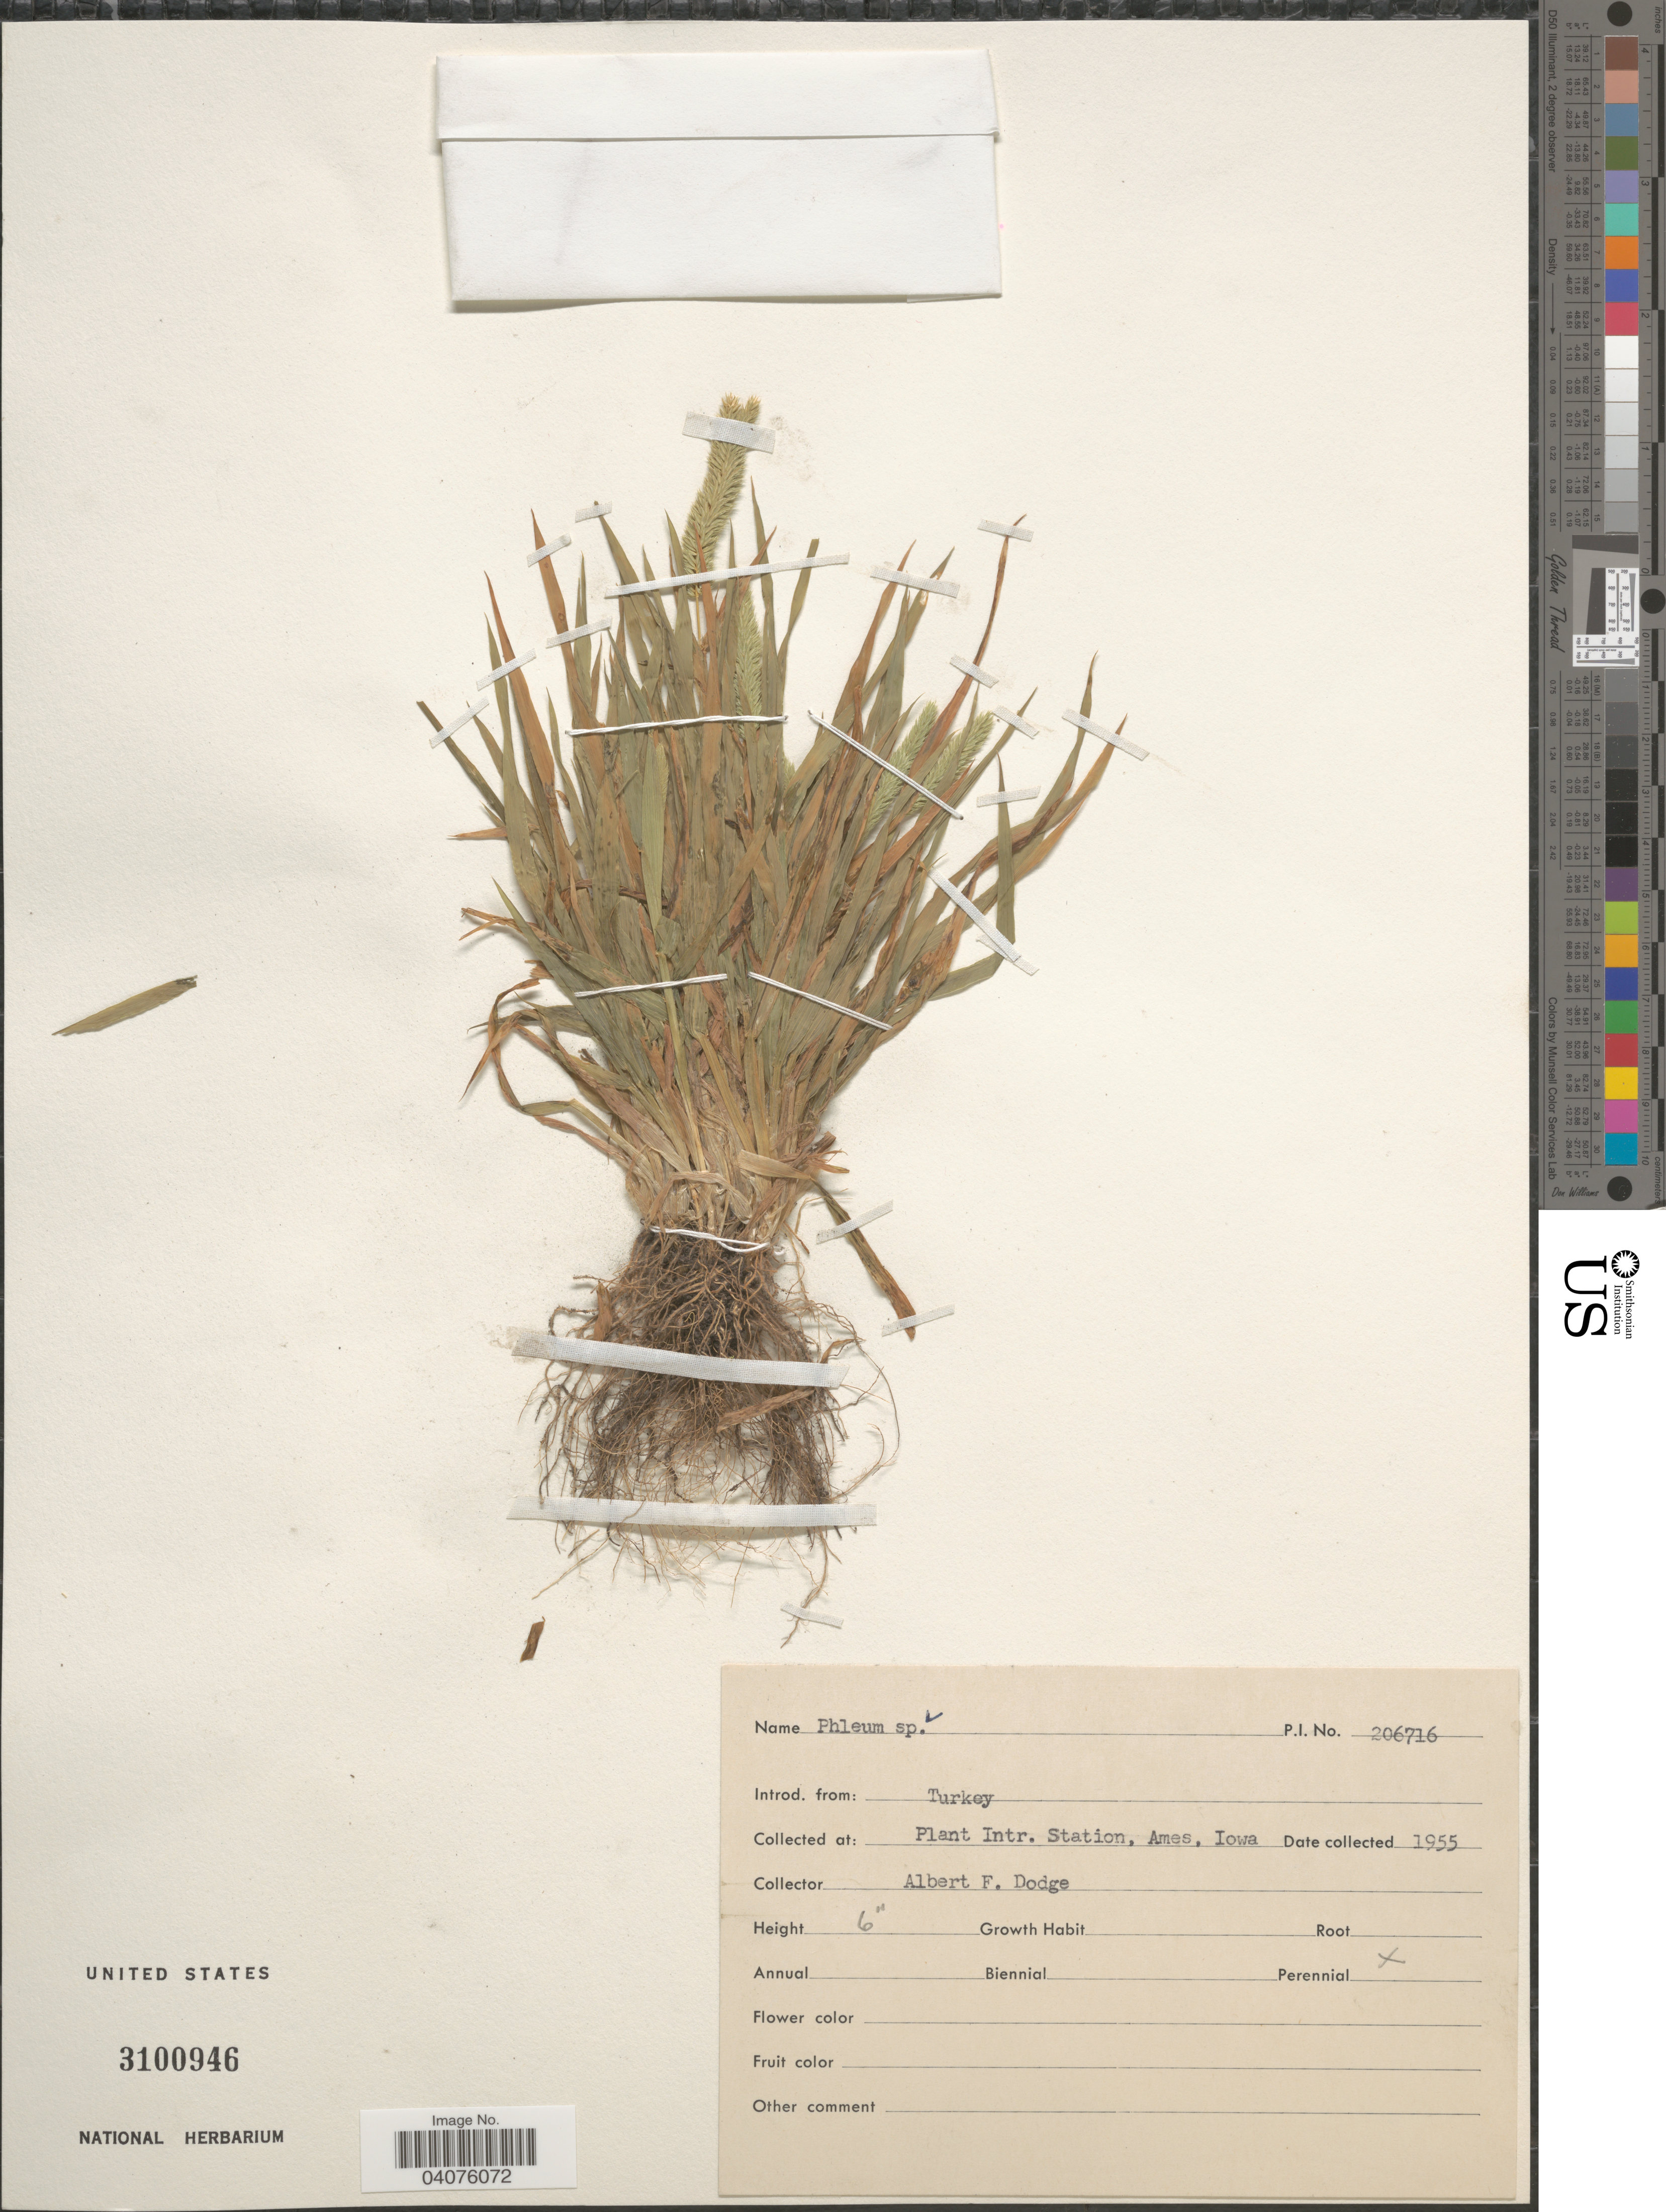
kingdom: Plantae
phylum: Tracheophyta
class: Liliopsida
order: Poales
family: Poaceae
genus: Phleum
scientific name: Phleum sp.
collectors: A. Dodge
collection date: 1955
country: United States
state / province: Iowa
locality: Plant Intr. Station, Ames.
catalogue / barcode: US 3100946